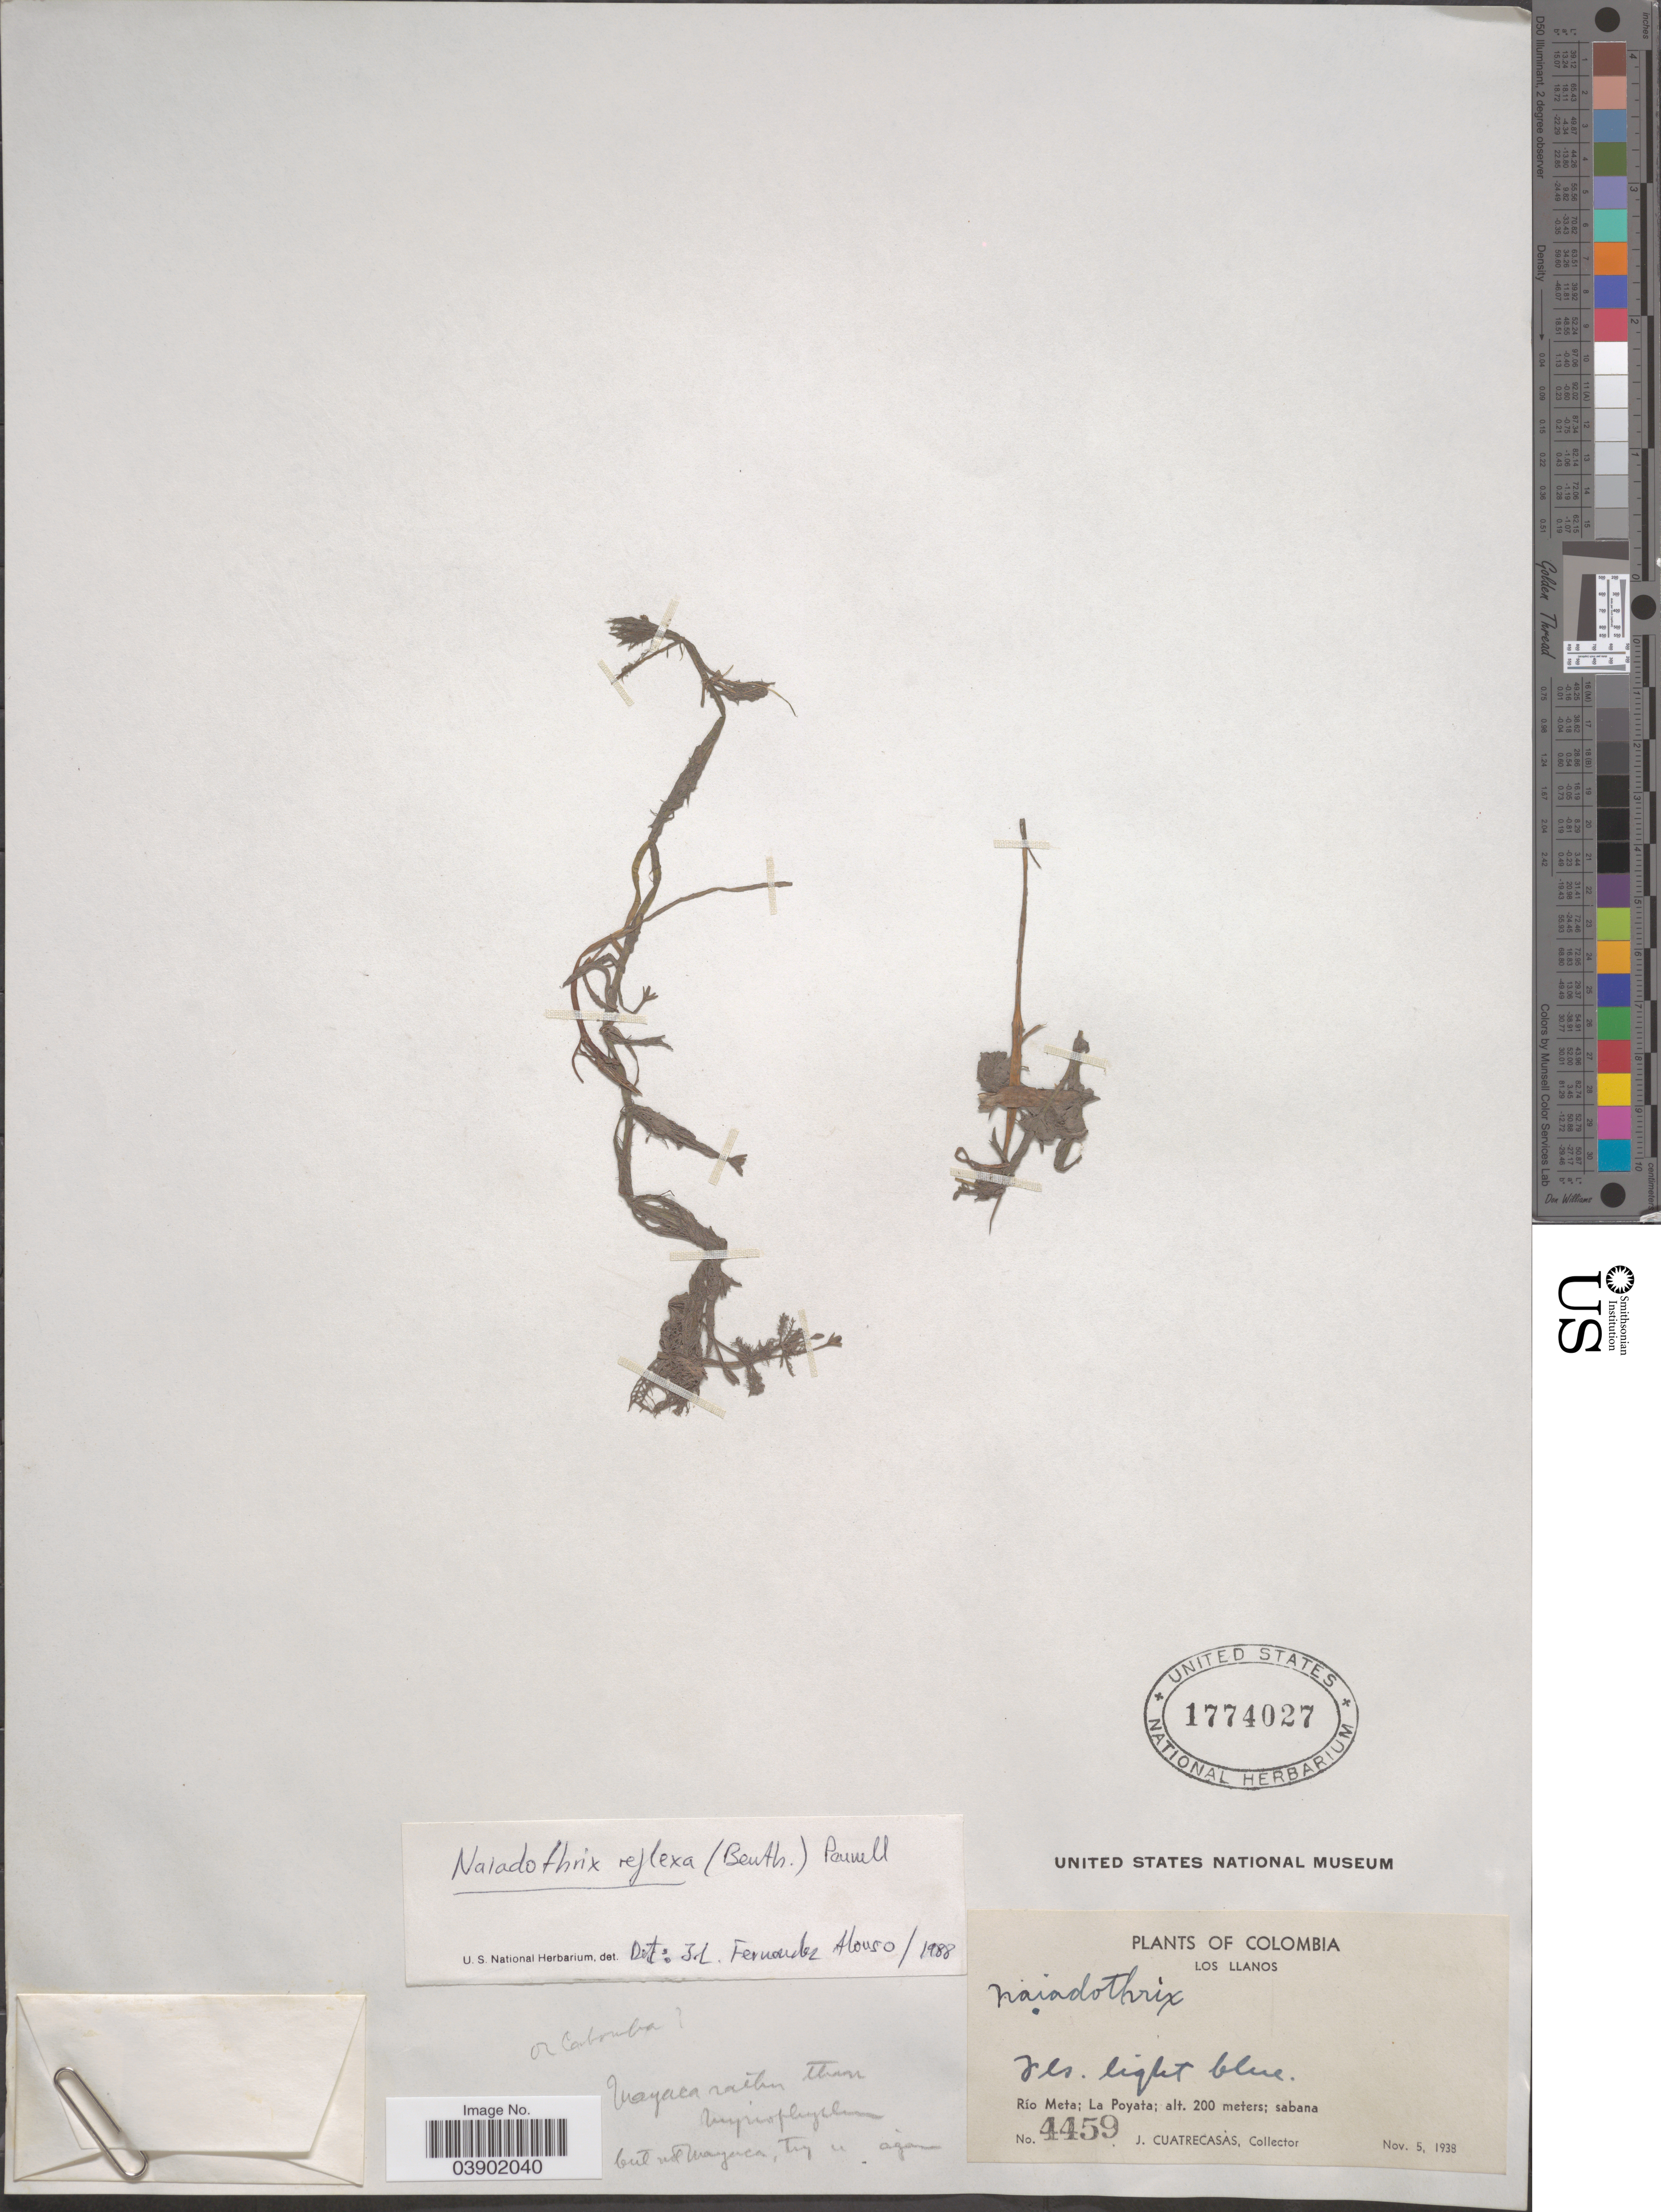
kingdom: Plantae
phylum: Tracheophyta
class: Magnoliopsida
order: Lamiales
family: Plantaginaceae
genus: Bacopa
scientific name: Bacopa reflexa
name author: (Benth.) Edwall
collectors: J. Cuatrecasas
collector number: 4459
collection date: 1938-11-05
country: Colombia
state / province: Meta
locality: Los Llanos. Río Meta; La Poyata.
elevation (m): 200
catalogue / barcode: US 1774027